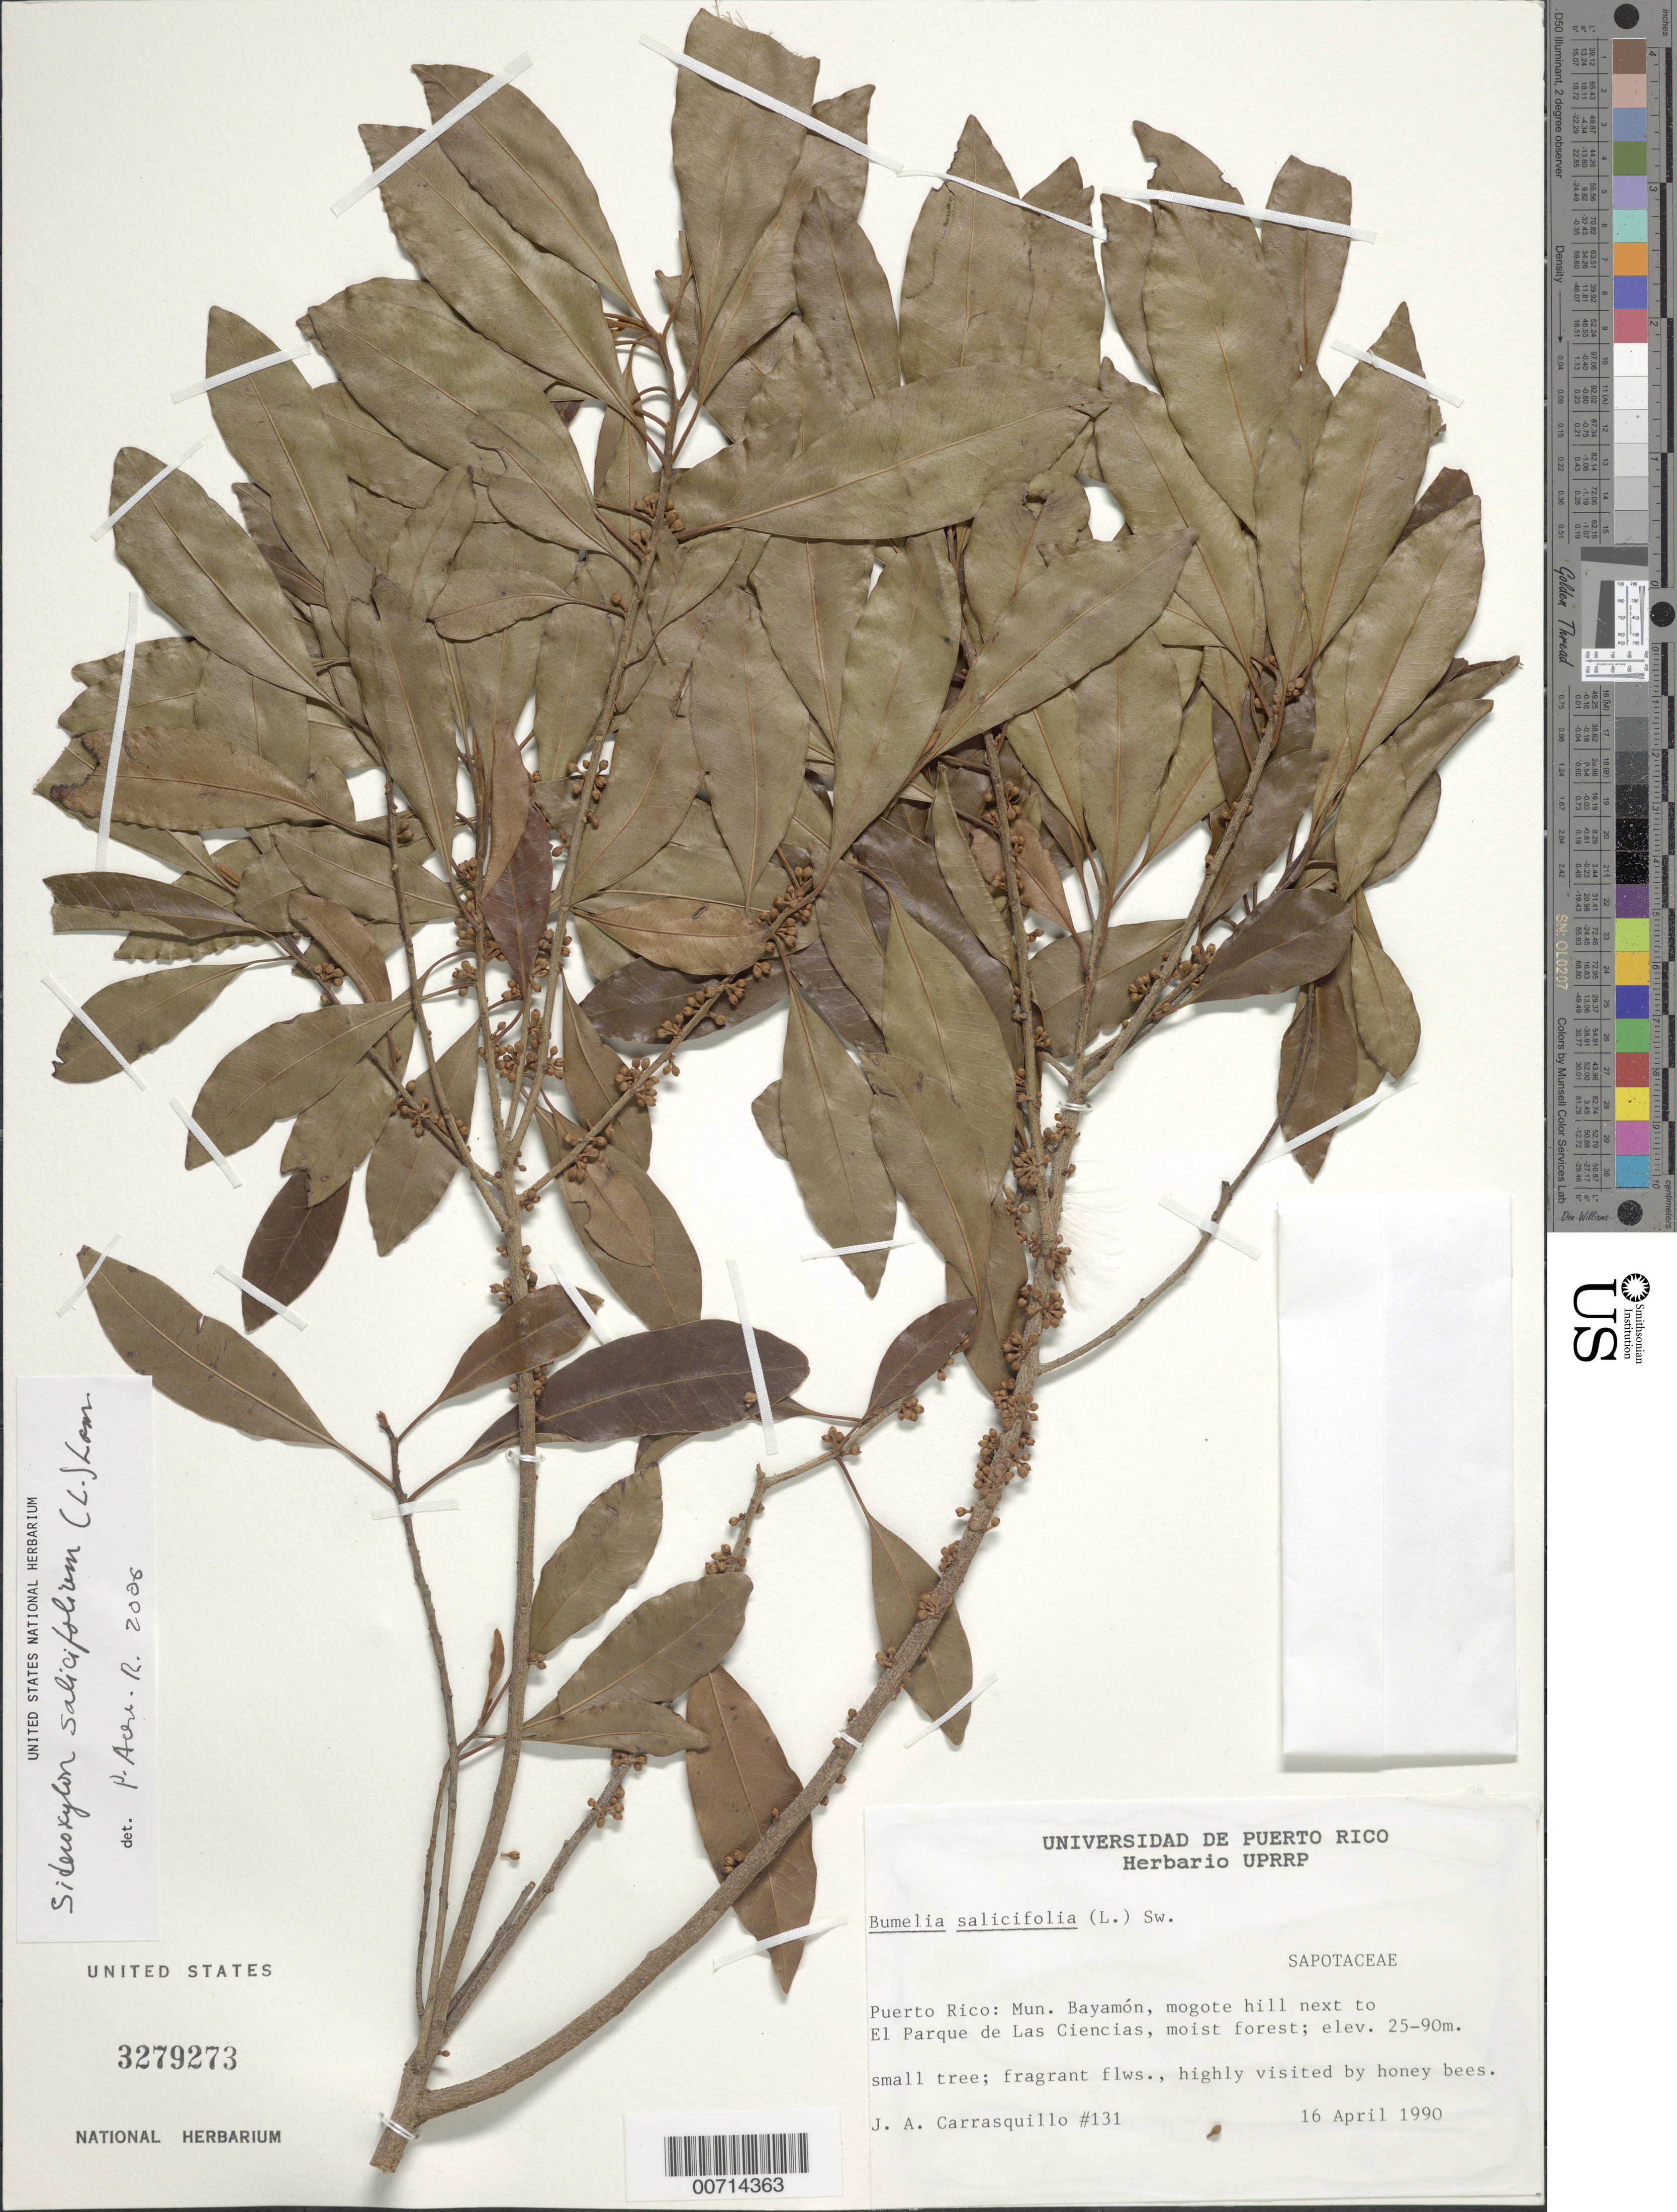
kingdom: Plantae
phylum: Tracheophyta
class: Magnoliopsida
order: Ericales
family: Sapotaceae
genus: Sideroxylon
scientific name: Sideroxylon salicifolium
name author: (L.) Lam.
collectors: J. Carrasquillo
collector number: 131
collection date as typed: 16 Apr 1990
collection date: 1990-04-16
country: Puerto Rico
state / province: Bayamón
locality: Mun. Bayamón, mogote hill next to El Parque de Las Ciencias.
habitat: Moist forest.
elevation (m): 25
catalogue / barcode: US 3279273